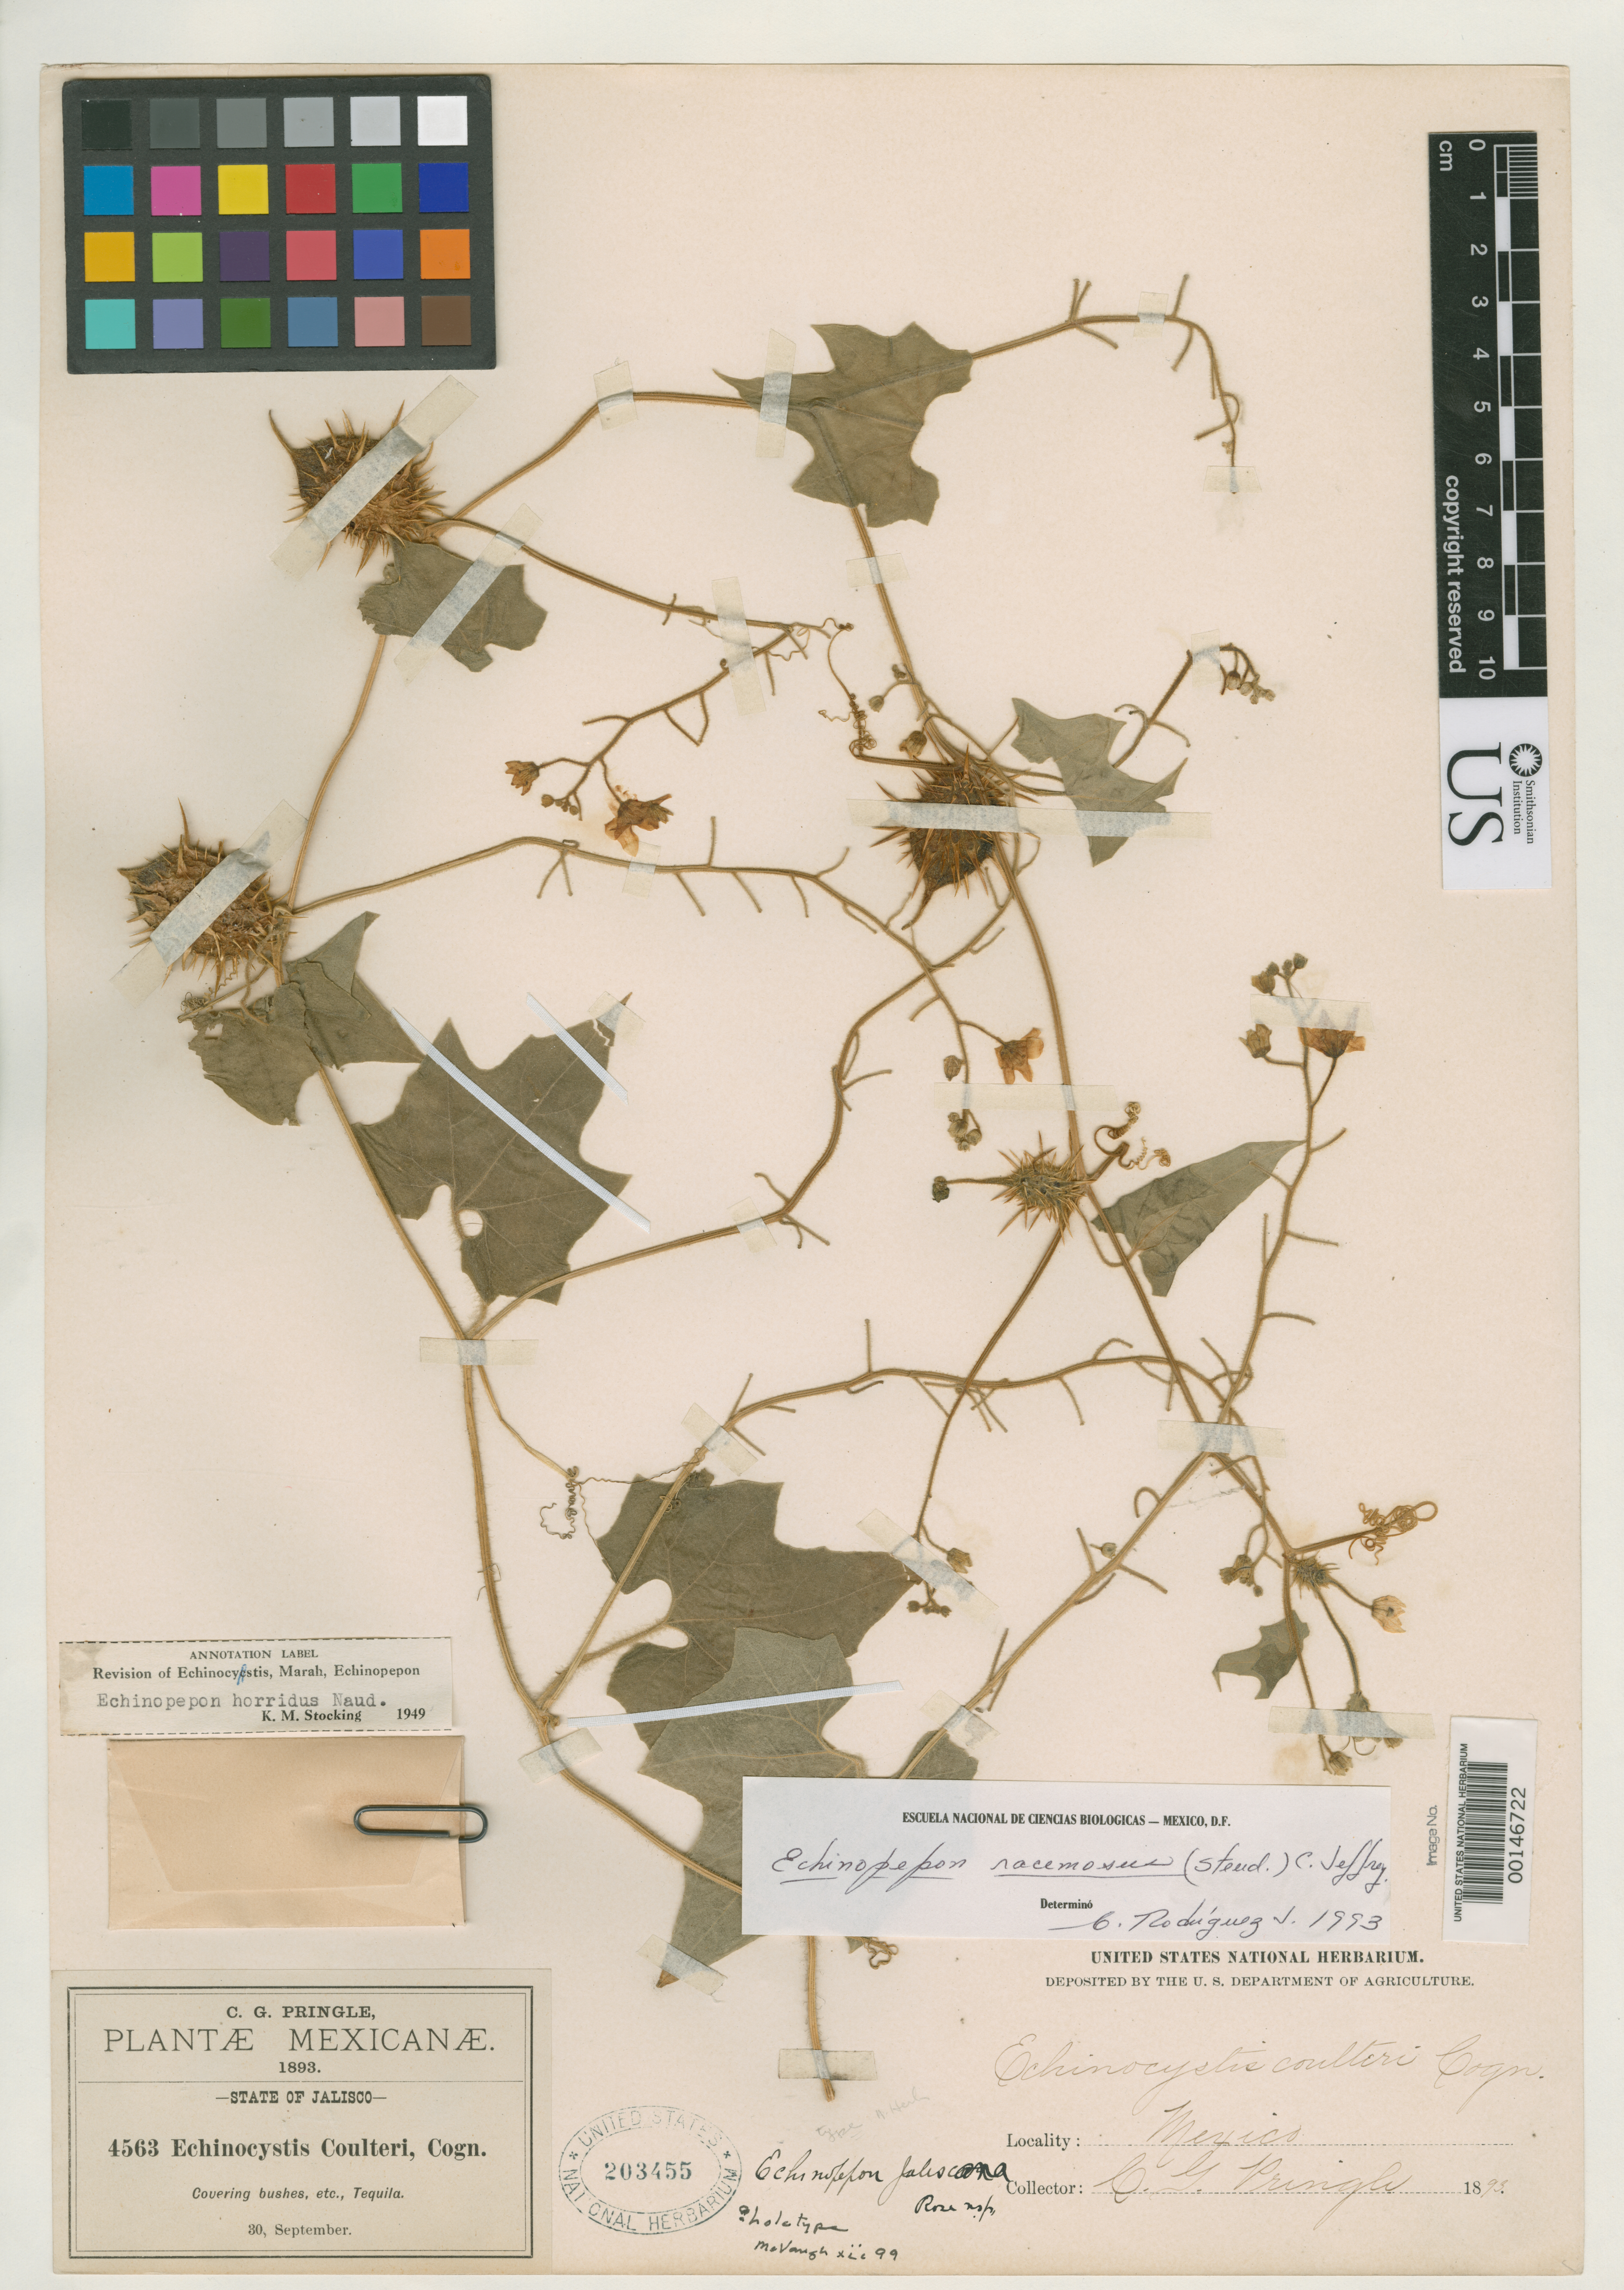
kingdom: Plantae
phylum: Tracheophyta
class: Magnoliopsida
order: Cucurbitales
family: Cucurbitaceae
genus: Echinopepon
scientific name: Echinopepon jaliscanus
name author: Rose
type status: Holotype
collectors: C. G. Pringle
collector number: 4563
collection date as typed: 30 Sep 1893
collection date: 1893-09-30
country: Mexico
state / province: Jalisco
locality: Tequila.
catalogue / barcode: US 203455